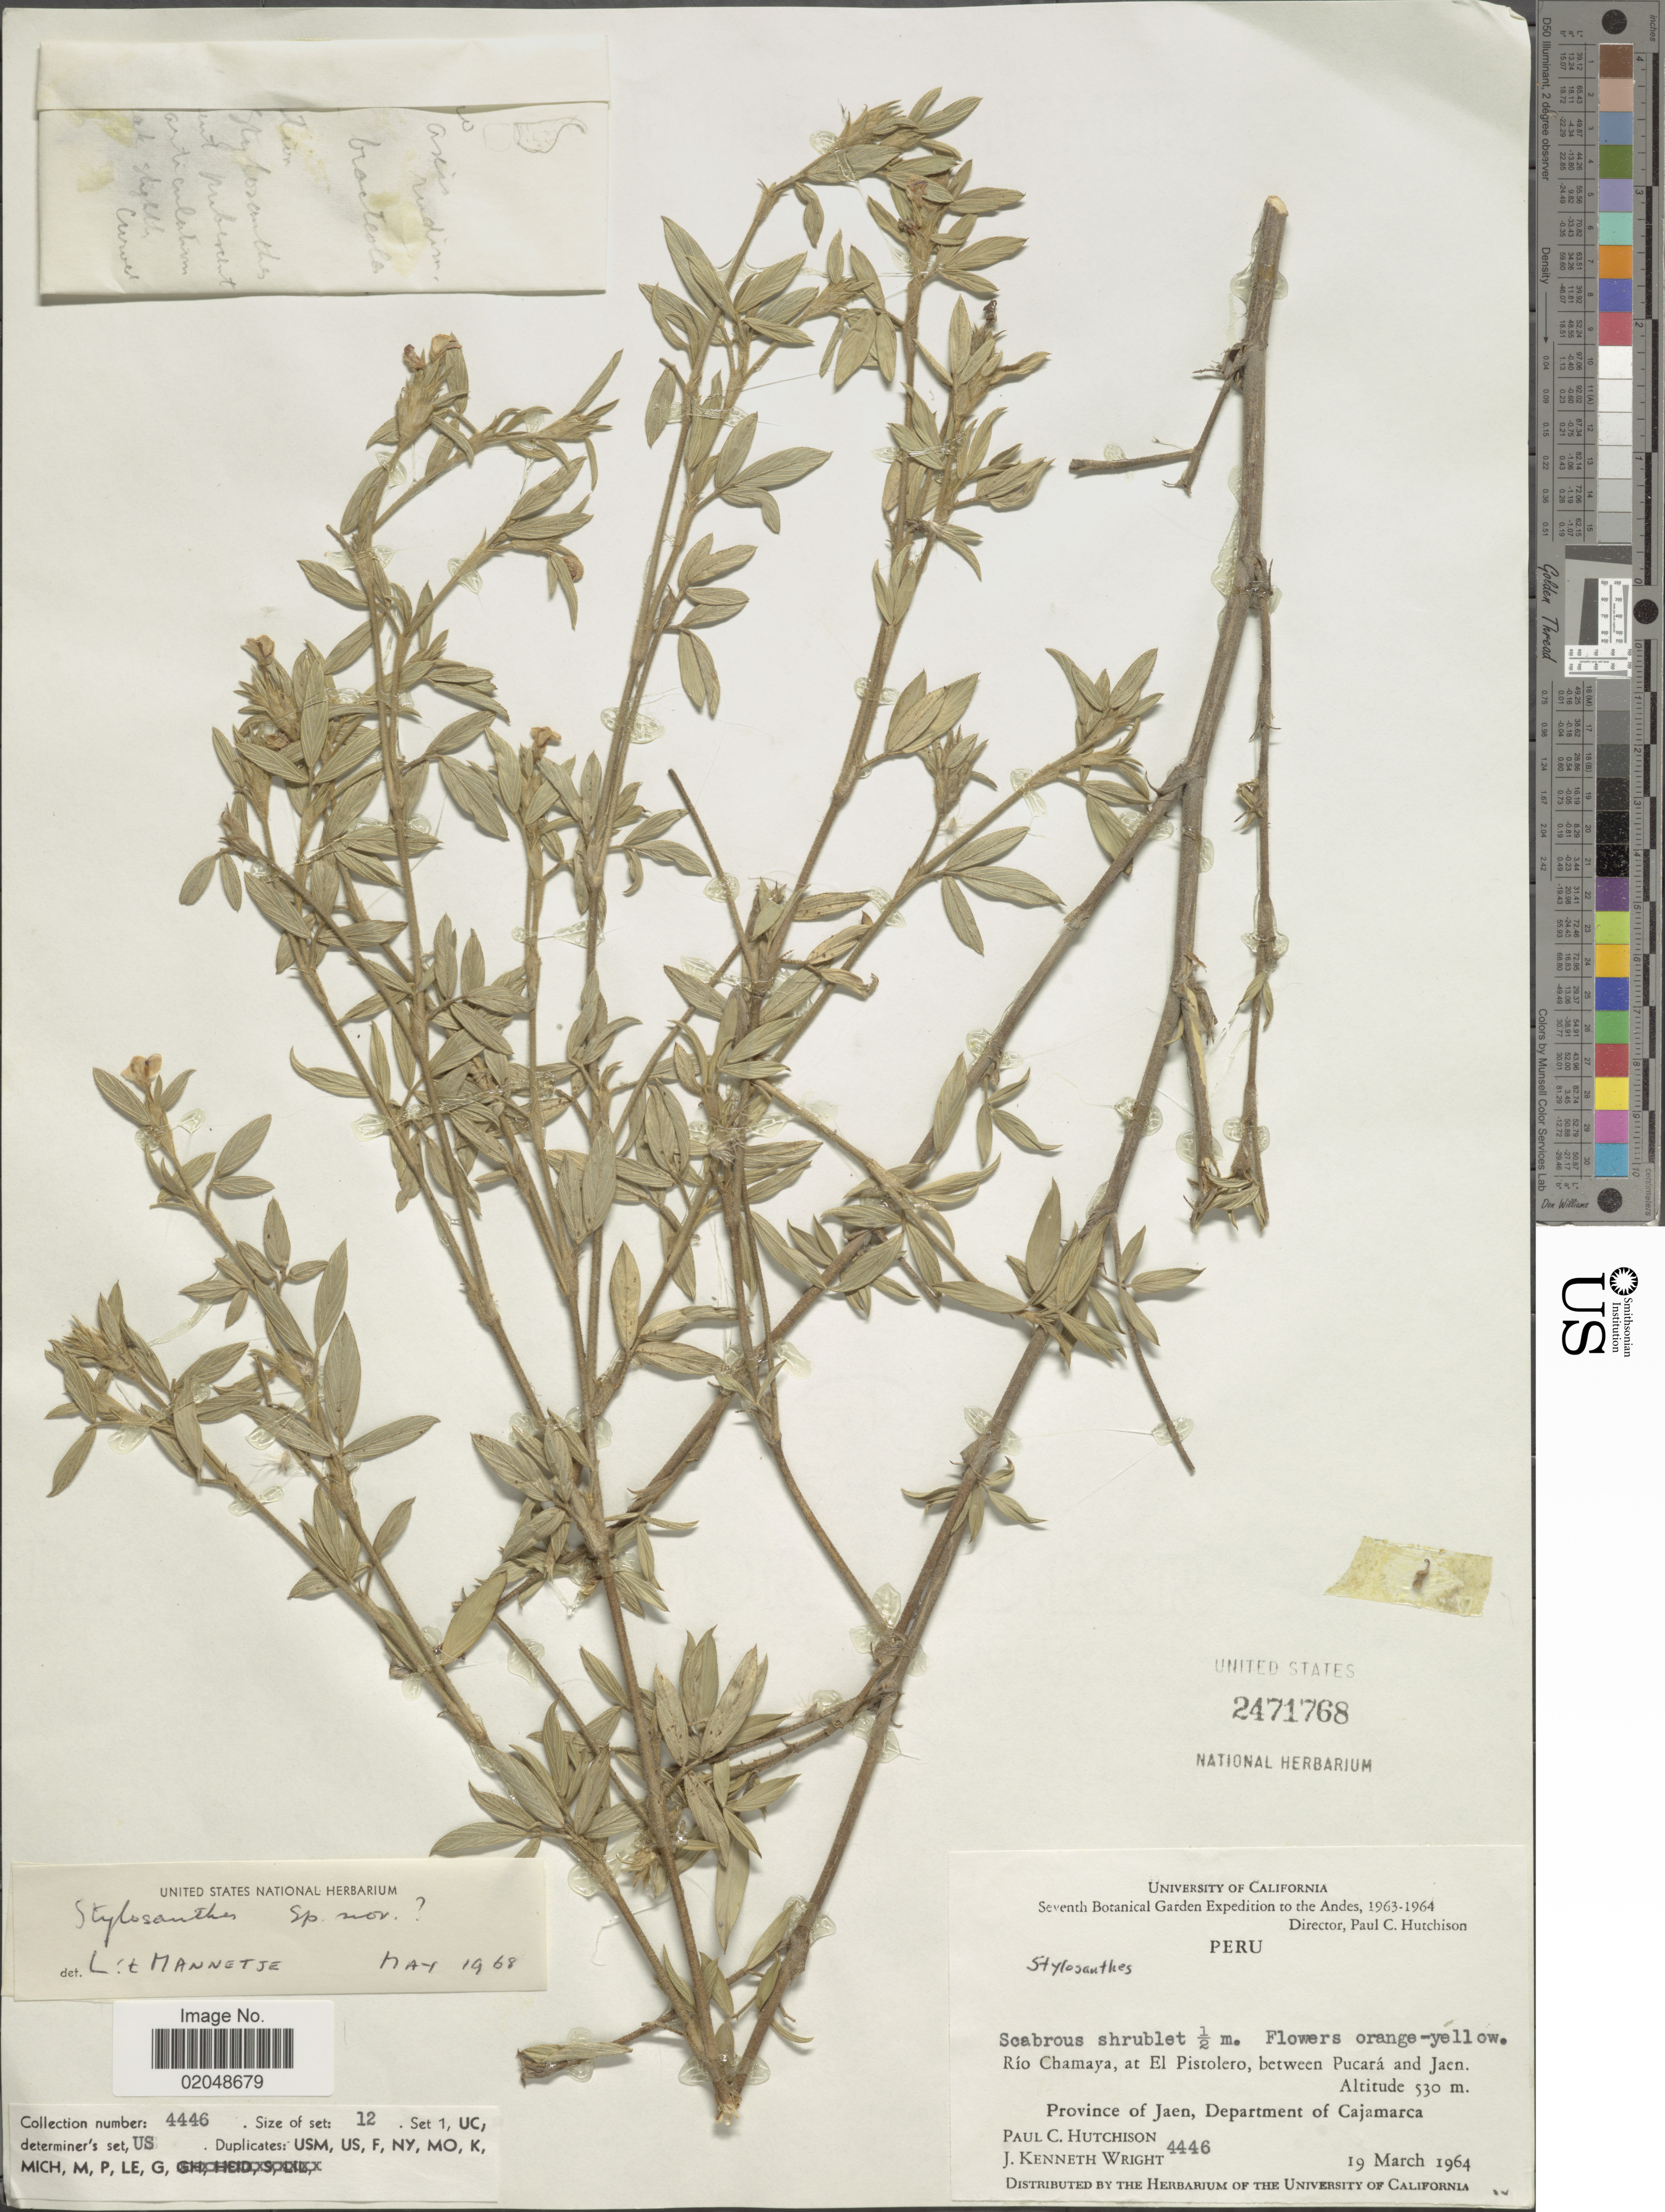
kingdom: Plantae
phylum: Tracheophyta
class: Magnoliopsida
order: Fabales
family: Fabaceae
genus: Stylosanthes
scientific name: Stylosanthes sp.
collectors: P. C. Hutchison & J. K. Wright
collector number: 4446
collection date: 1964-03-19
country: Peru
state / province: Cajamarca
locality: Rio Chamaya, at El Pistolero between Pucara and Jaen, Province of Jaen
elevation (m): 530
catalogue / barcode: US 2471768